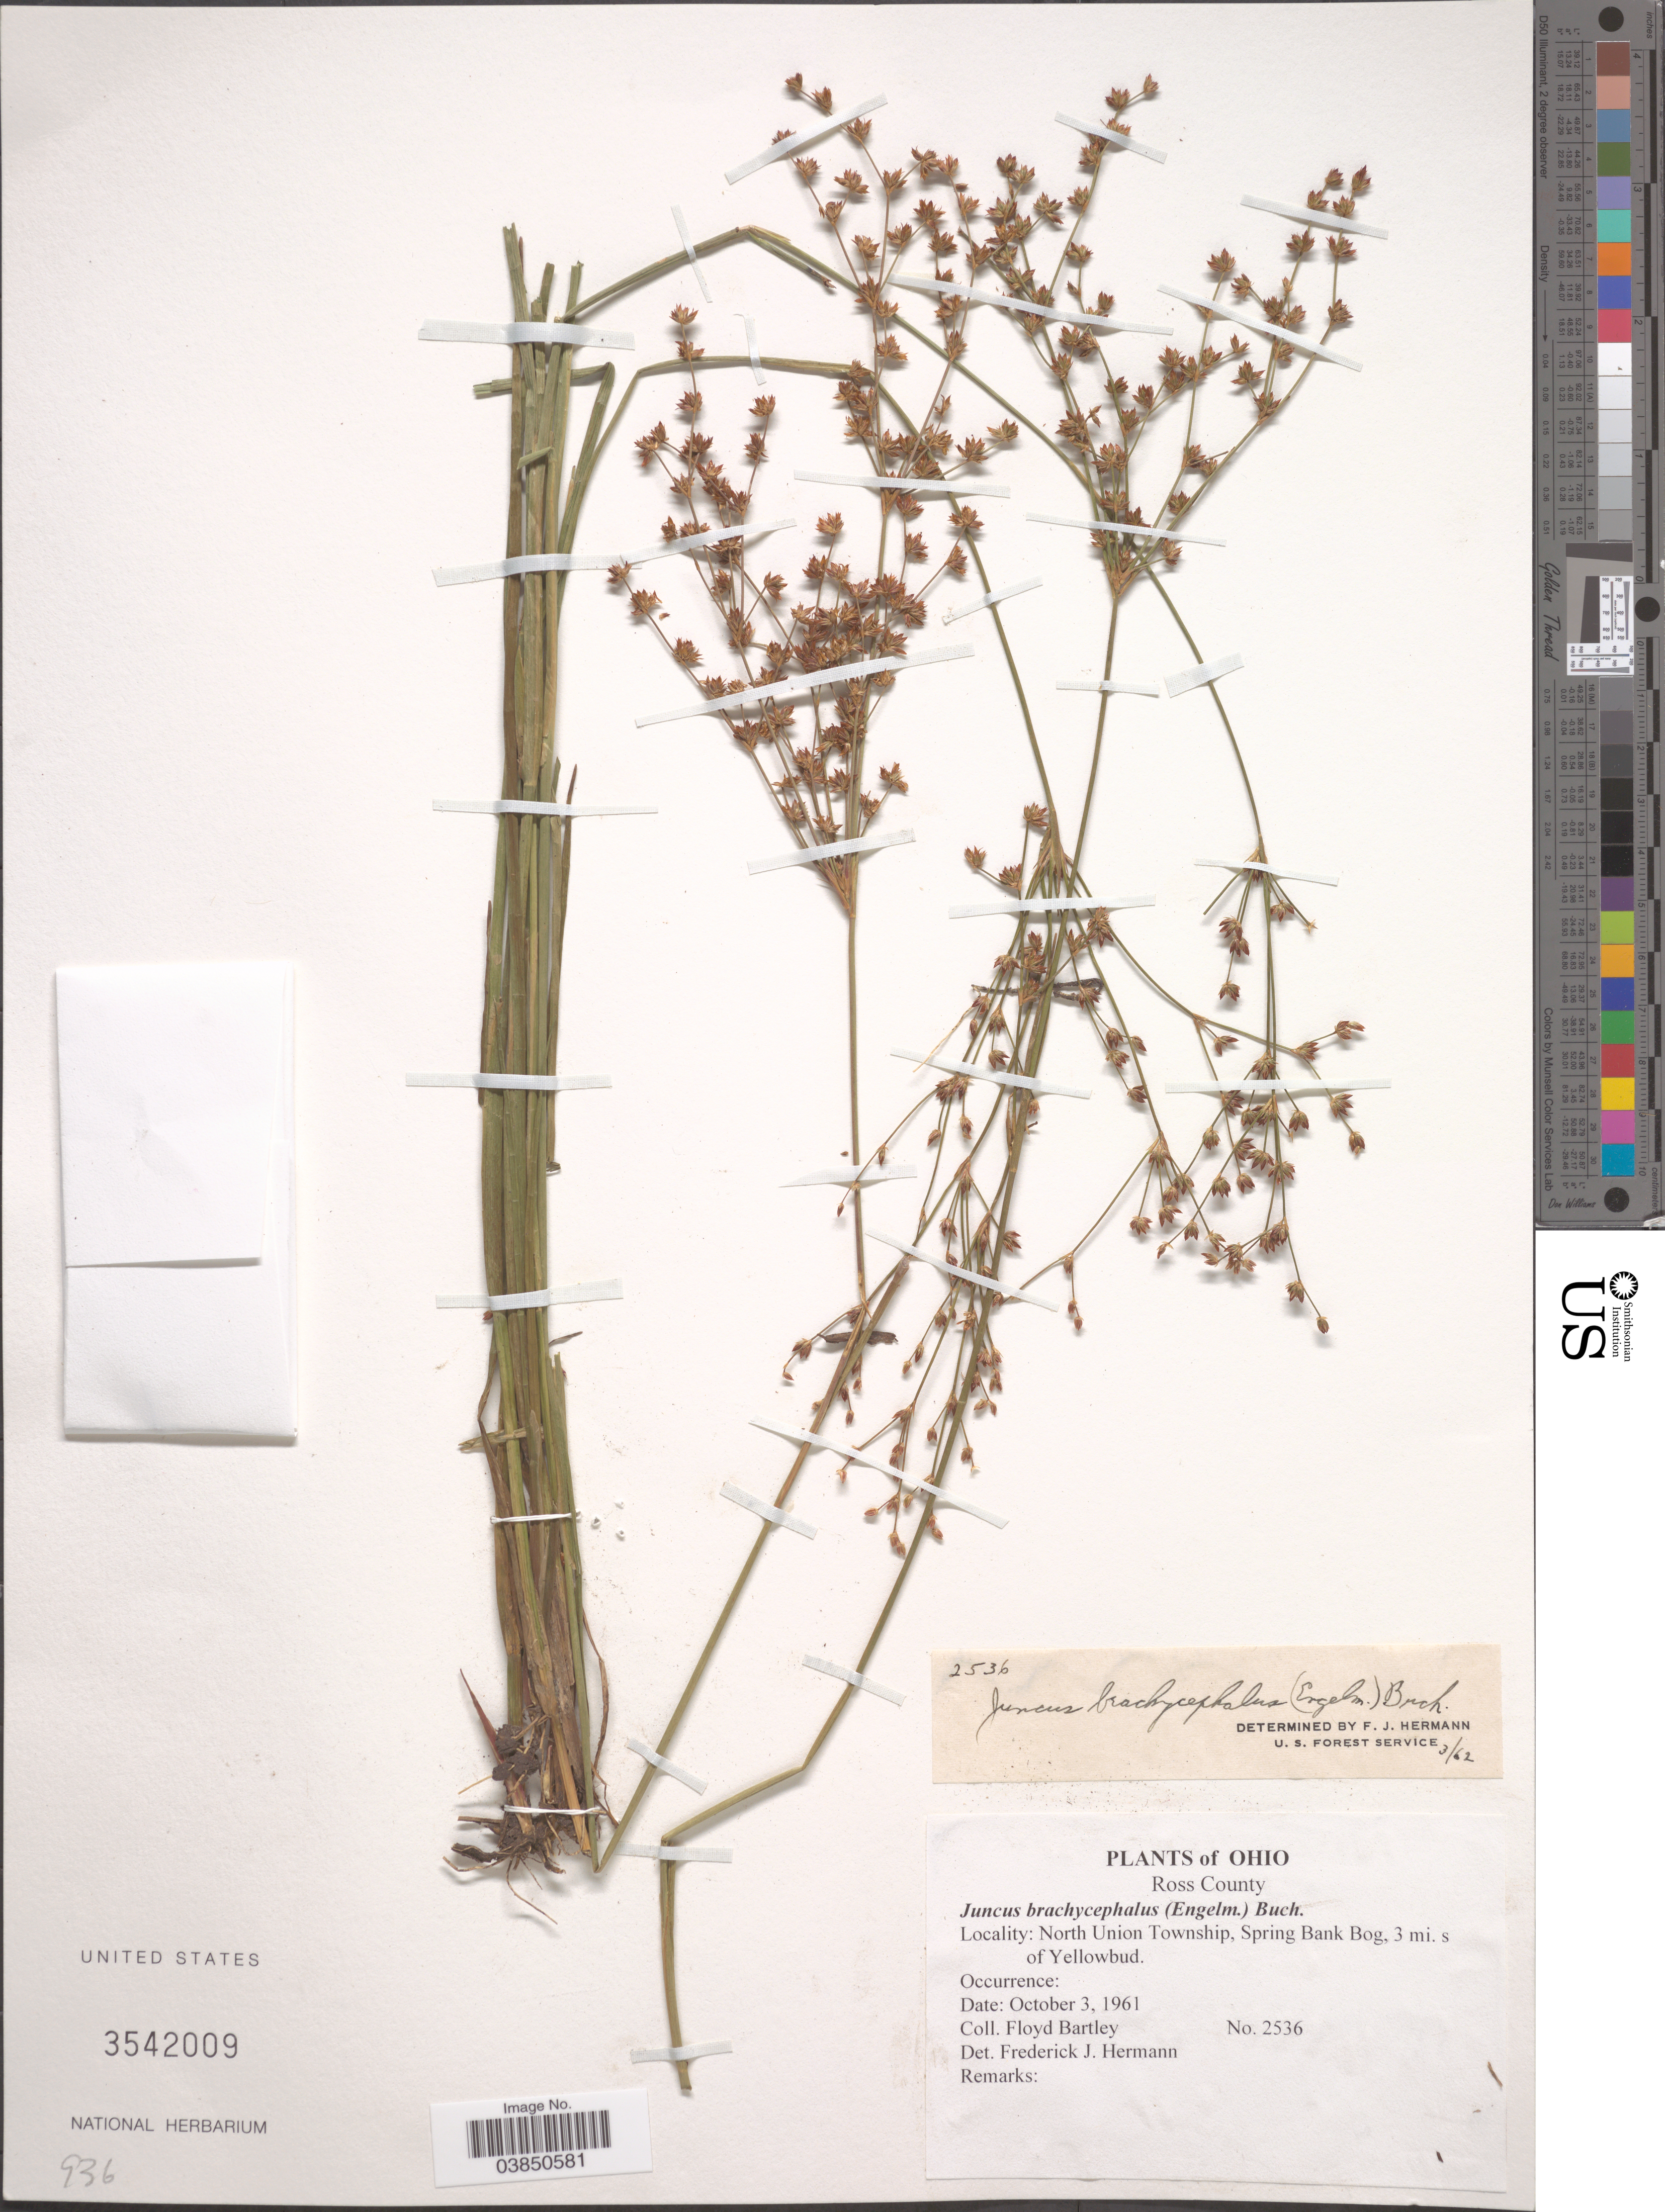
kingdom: Plantae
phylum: Tracheophyta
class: Liliopsida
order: Poales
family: Juncaceae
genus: Juncus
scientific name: Juncus brachycephalus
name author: (Engelm.) Buchenau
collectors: F. Bartley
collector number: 2536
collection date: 1961-10-03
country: United States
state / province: Ohio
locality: Ross County. North Union Township, Spring Bank Bog, 3 mi. s of Yellowbud.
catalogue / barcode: US 3542009